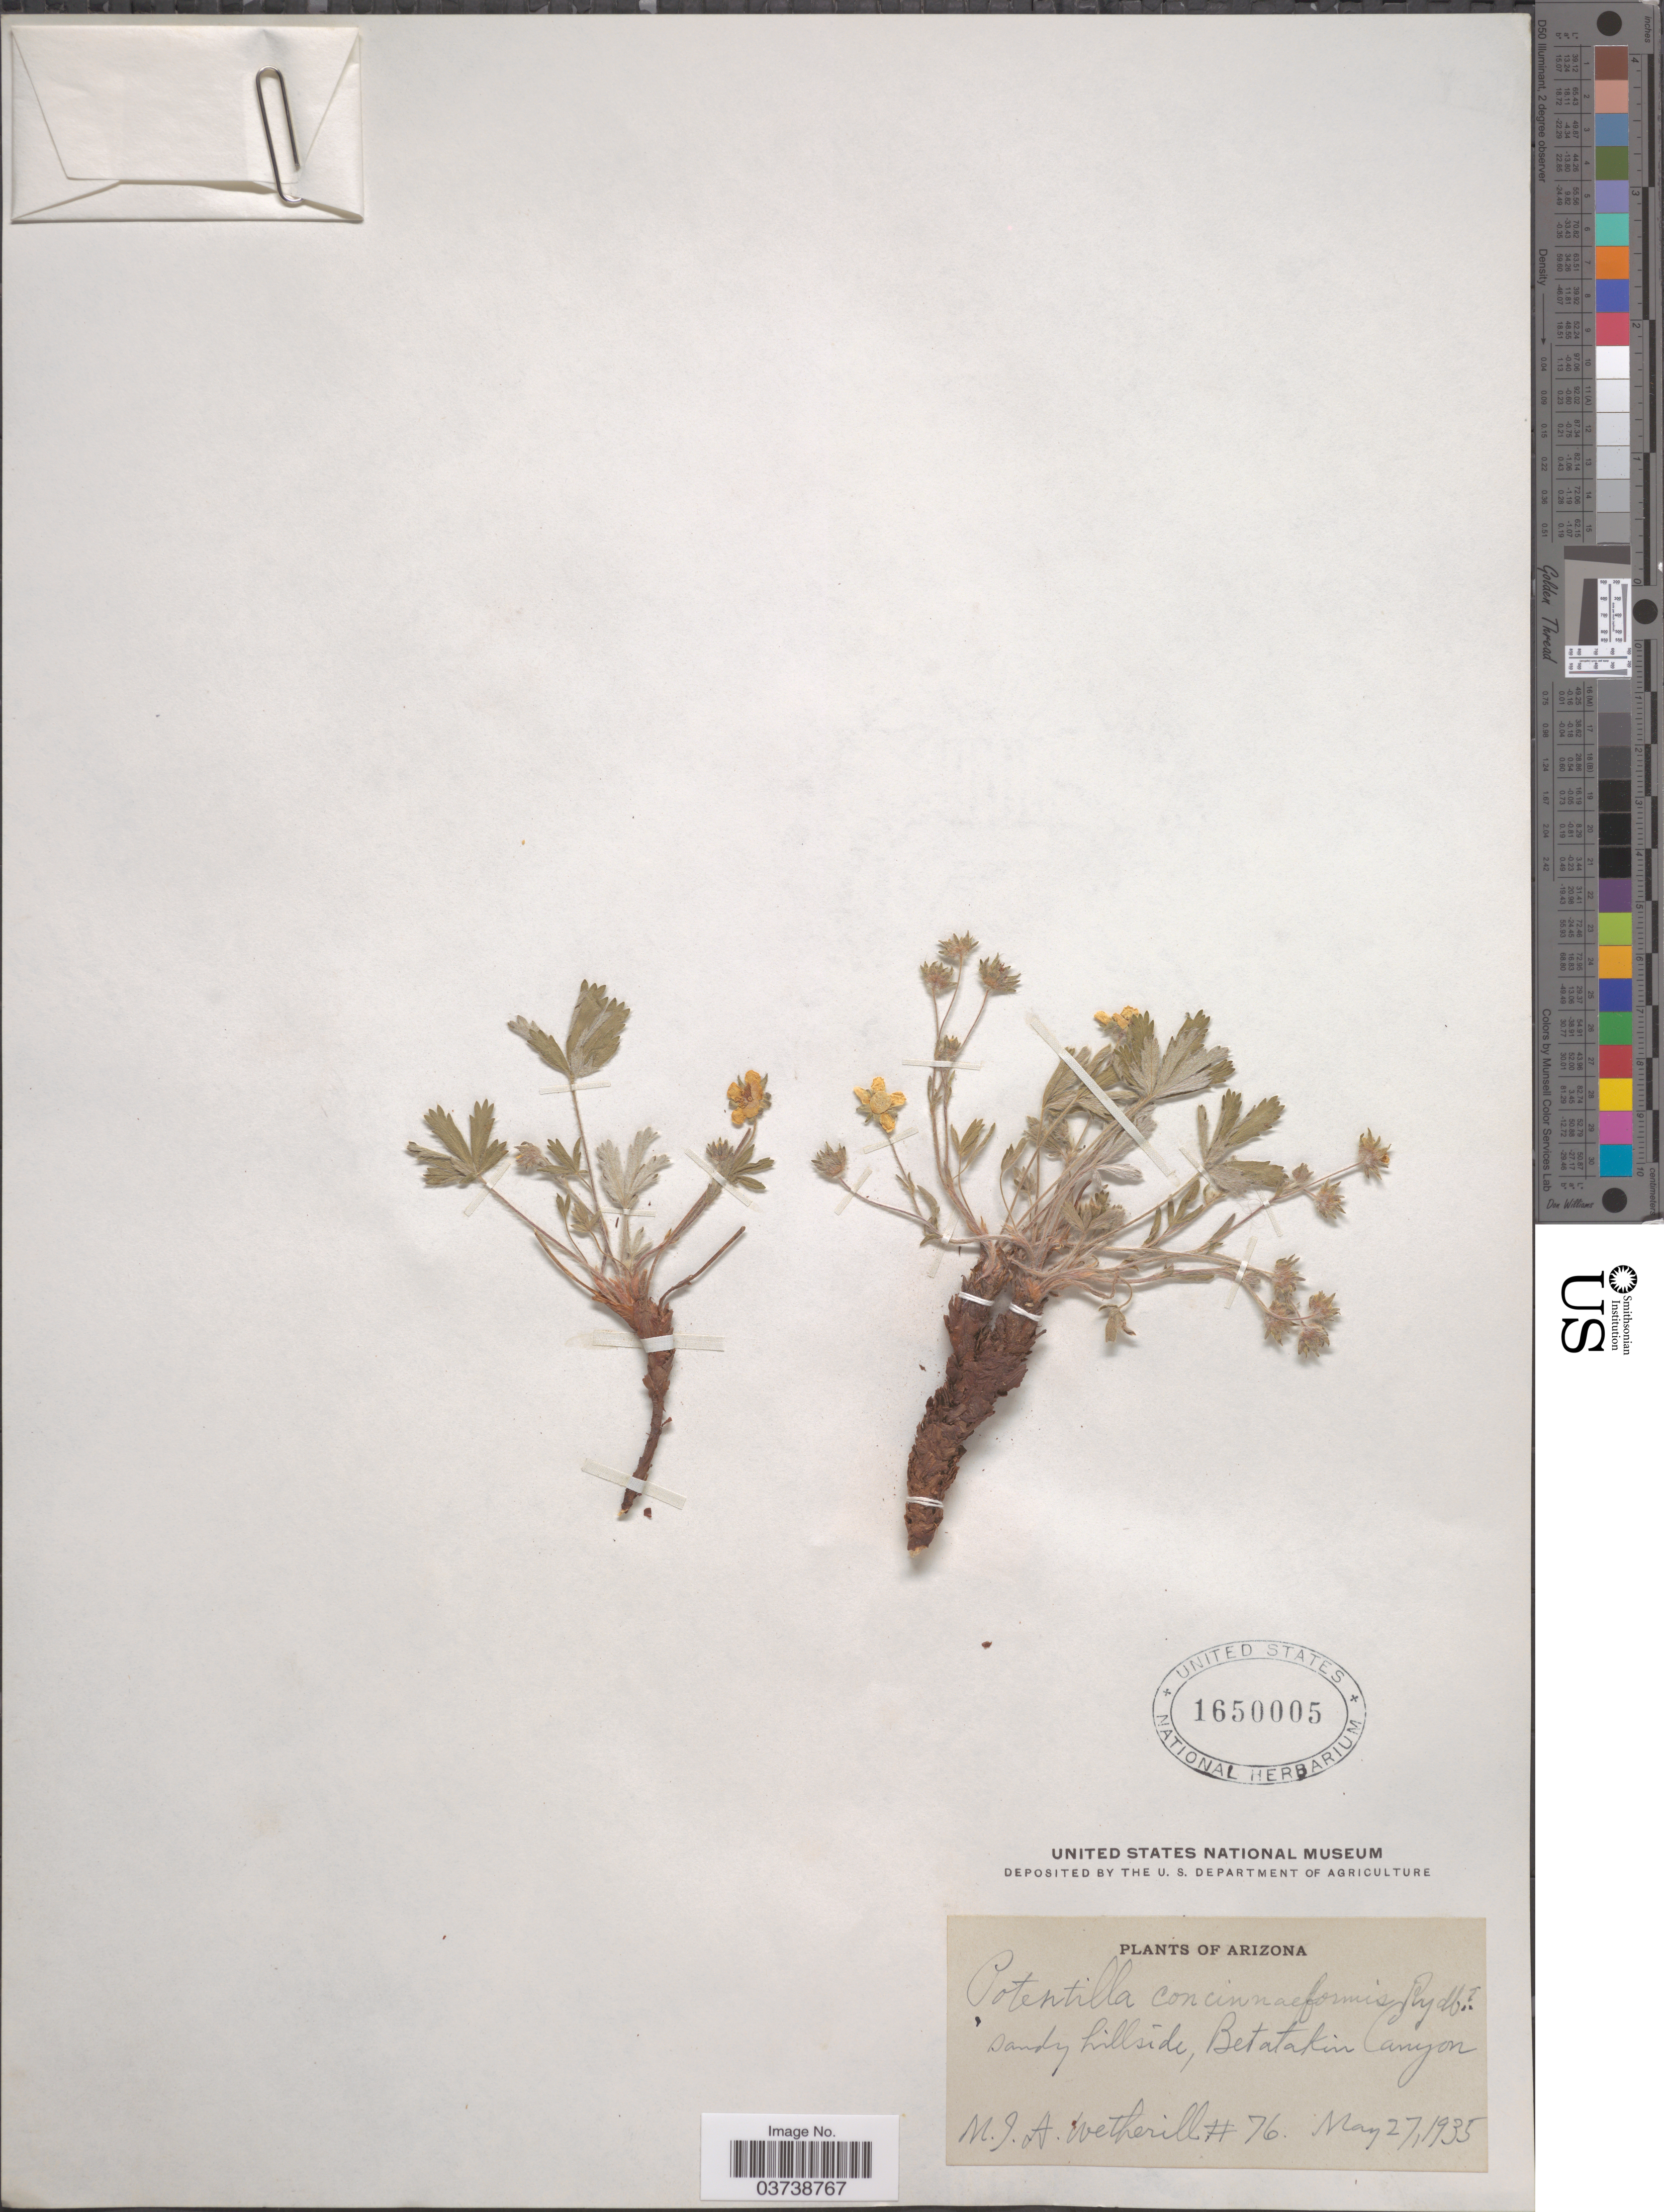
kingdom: Plantae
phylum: Tracheophyta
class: Magnoliopsida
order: Rosales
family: Rosaceae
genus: Potentilla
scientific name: Potentilla concinna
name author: Richardson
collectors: M. Wetherill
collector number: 76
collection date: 1935-05-27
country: United States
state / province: Arizona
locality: Sandy hillside, Betatakin Canyon.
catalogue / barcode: US 1650005